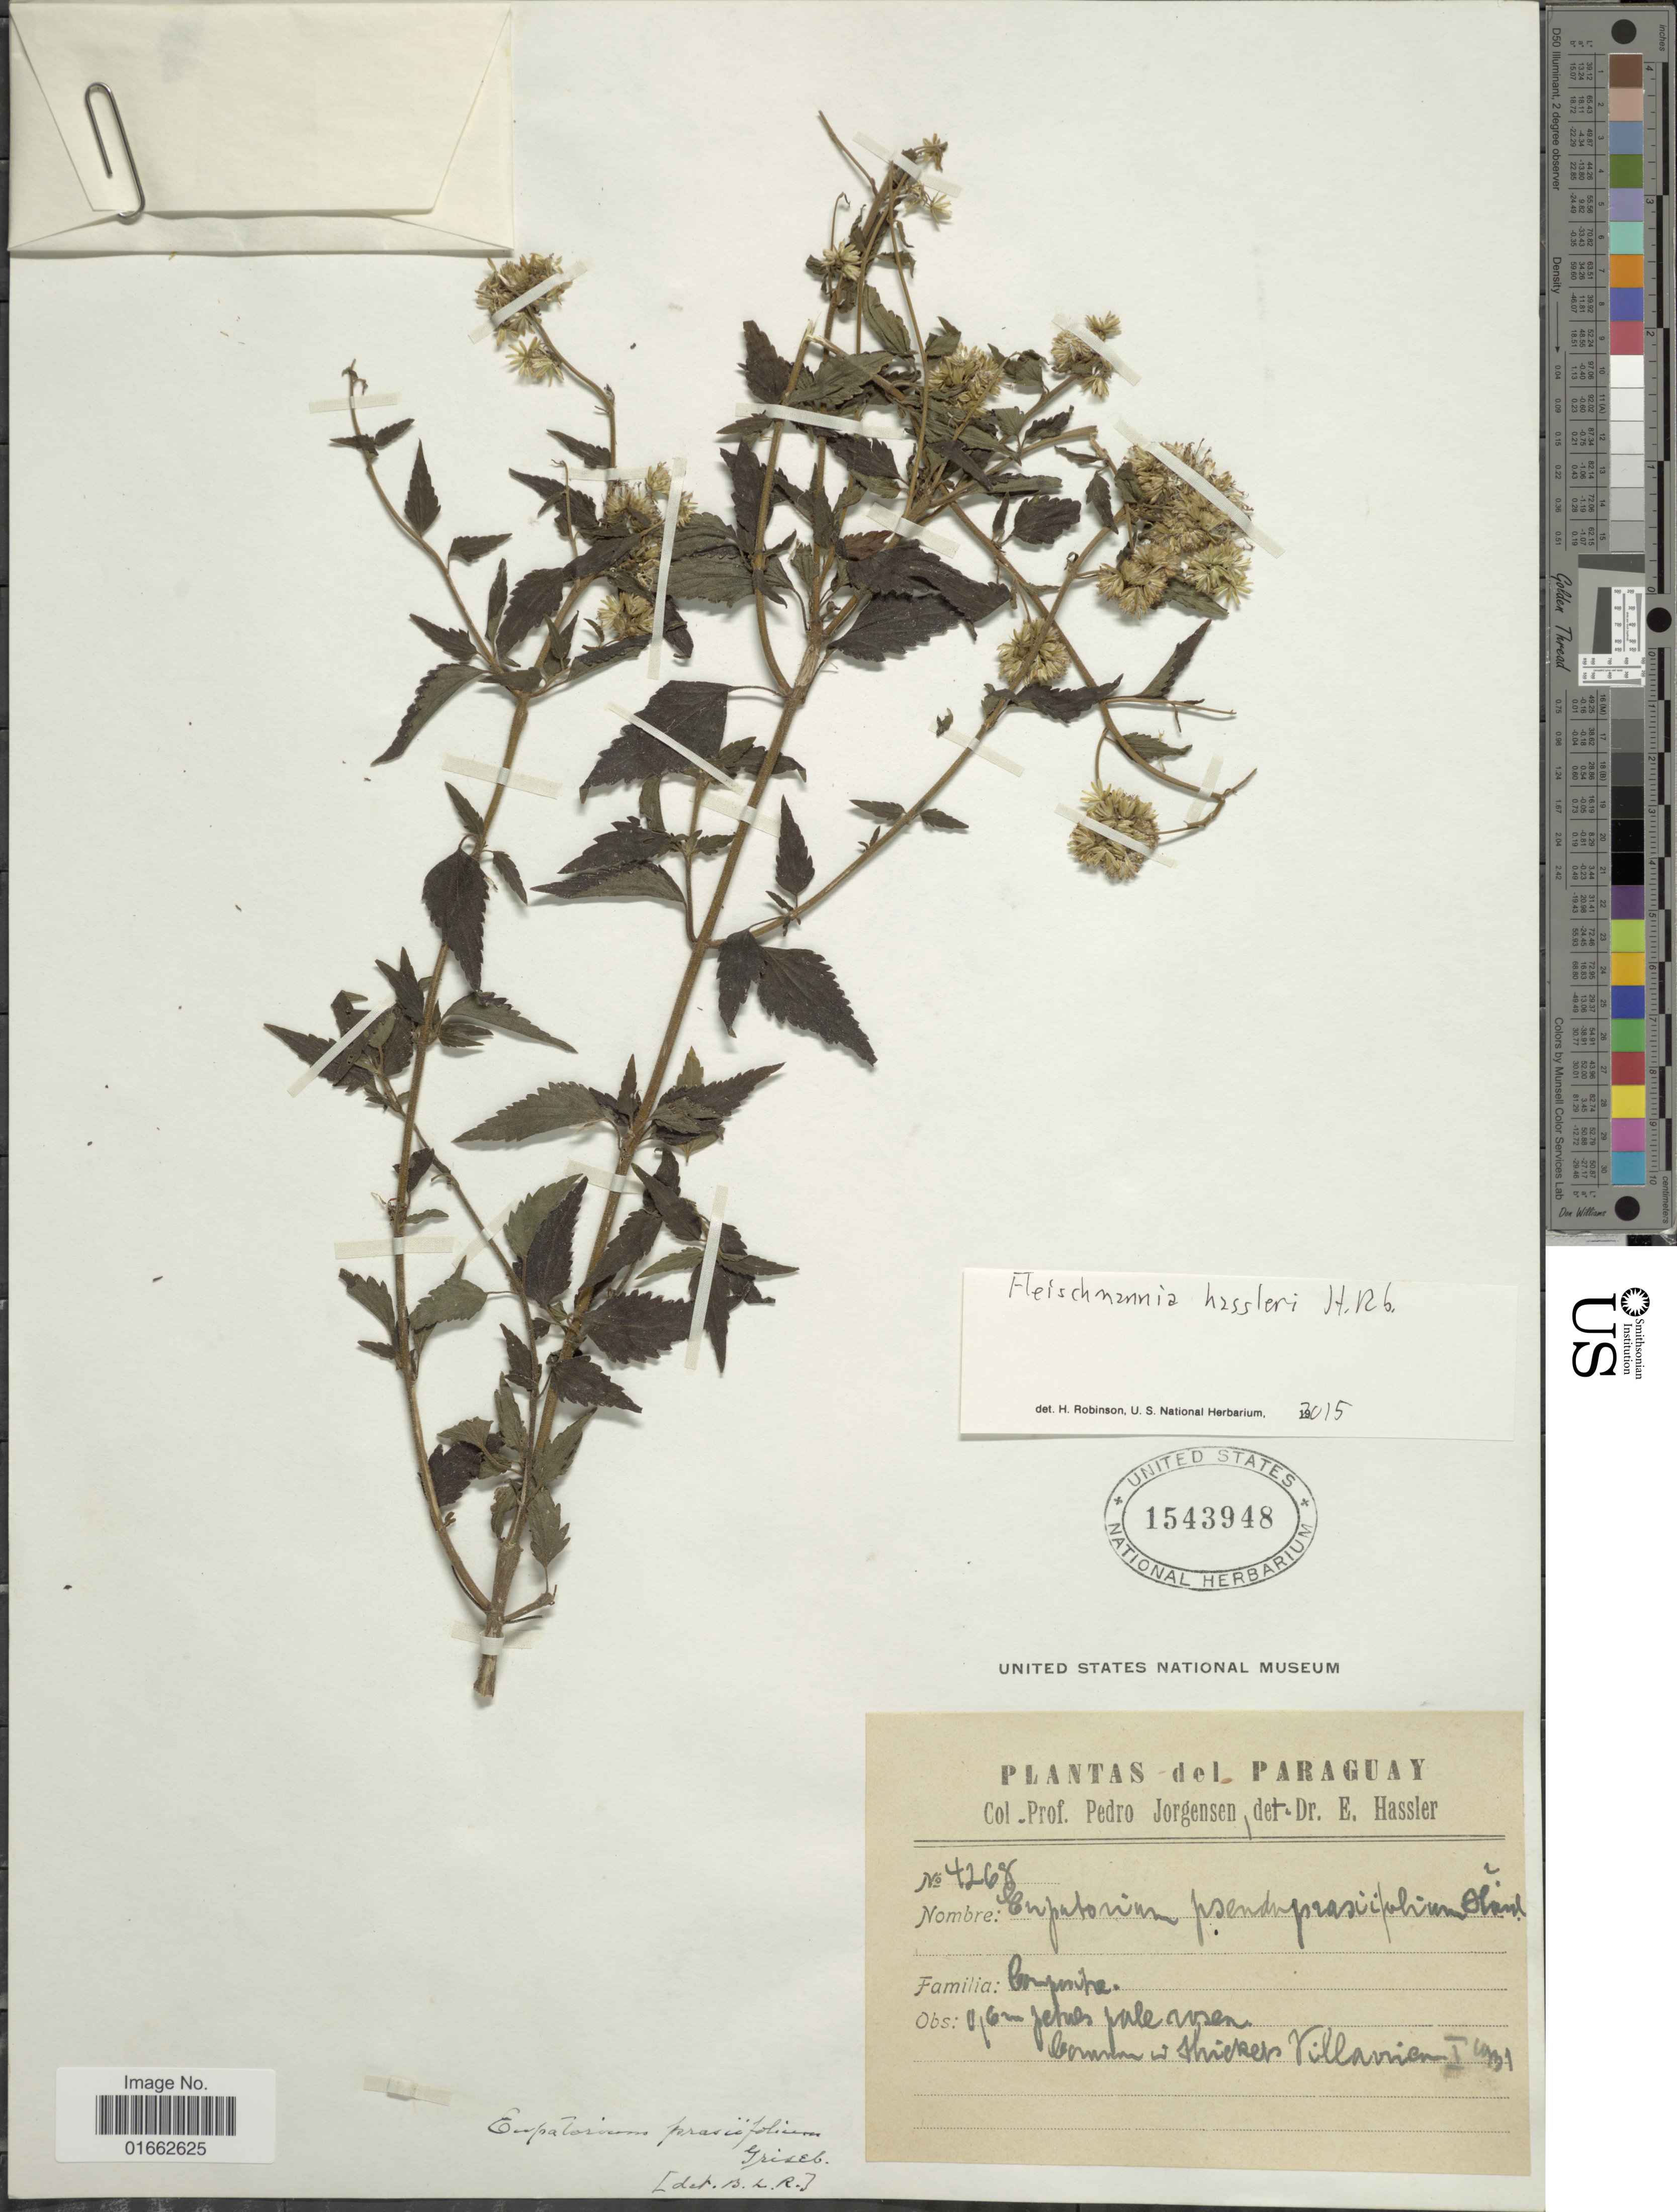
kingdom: Plantae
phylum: Tracheophyta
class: Magnoliopsida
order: Asterales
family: Asteraceae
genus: Fleischmannia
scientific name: Fleischmannia hassleri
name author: H. Rob.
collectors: P. Jörgensen & E. Hassler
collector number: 4268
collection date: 1931-01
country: Paraguay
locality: Commun in schicker Villarrica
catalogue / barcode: US 1543948